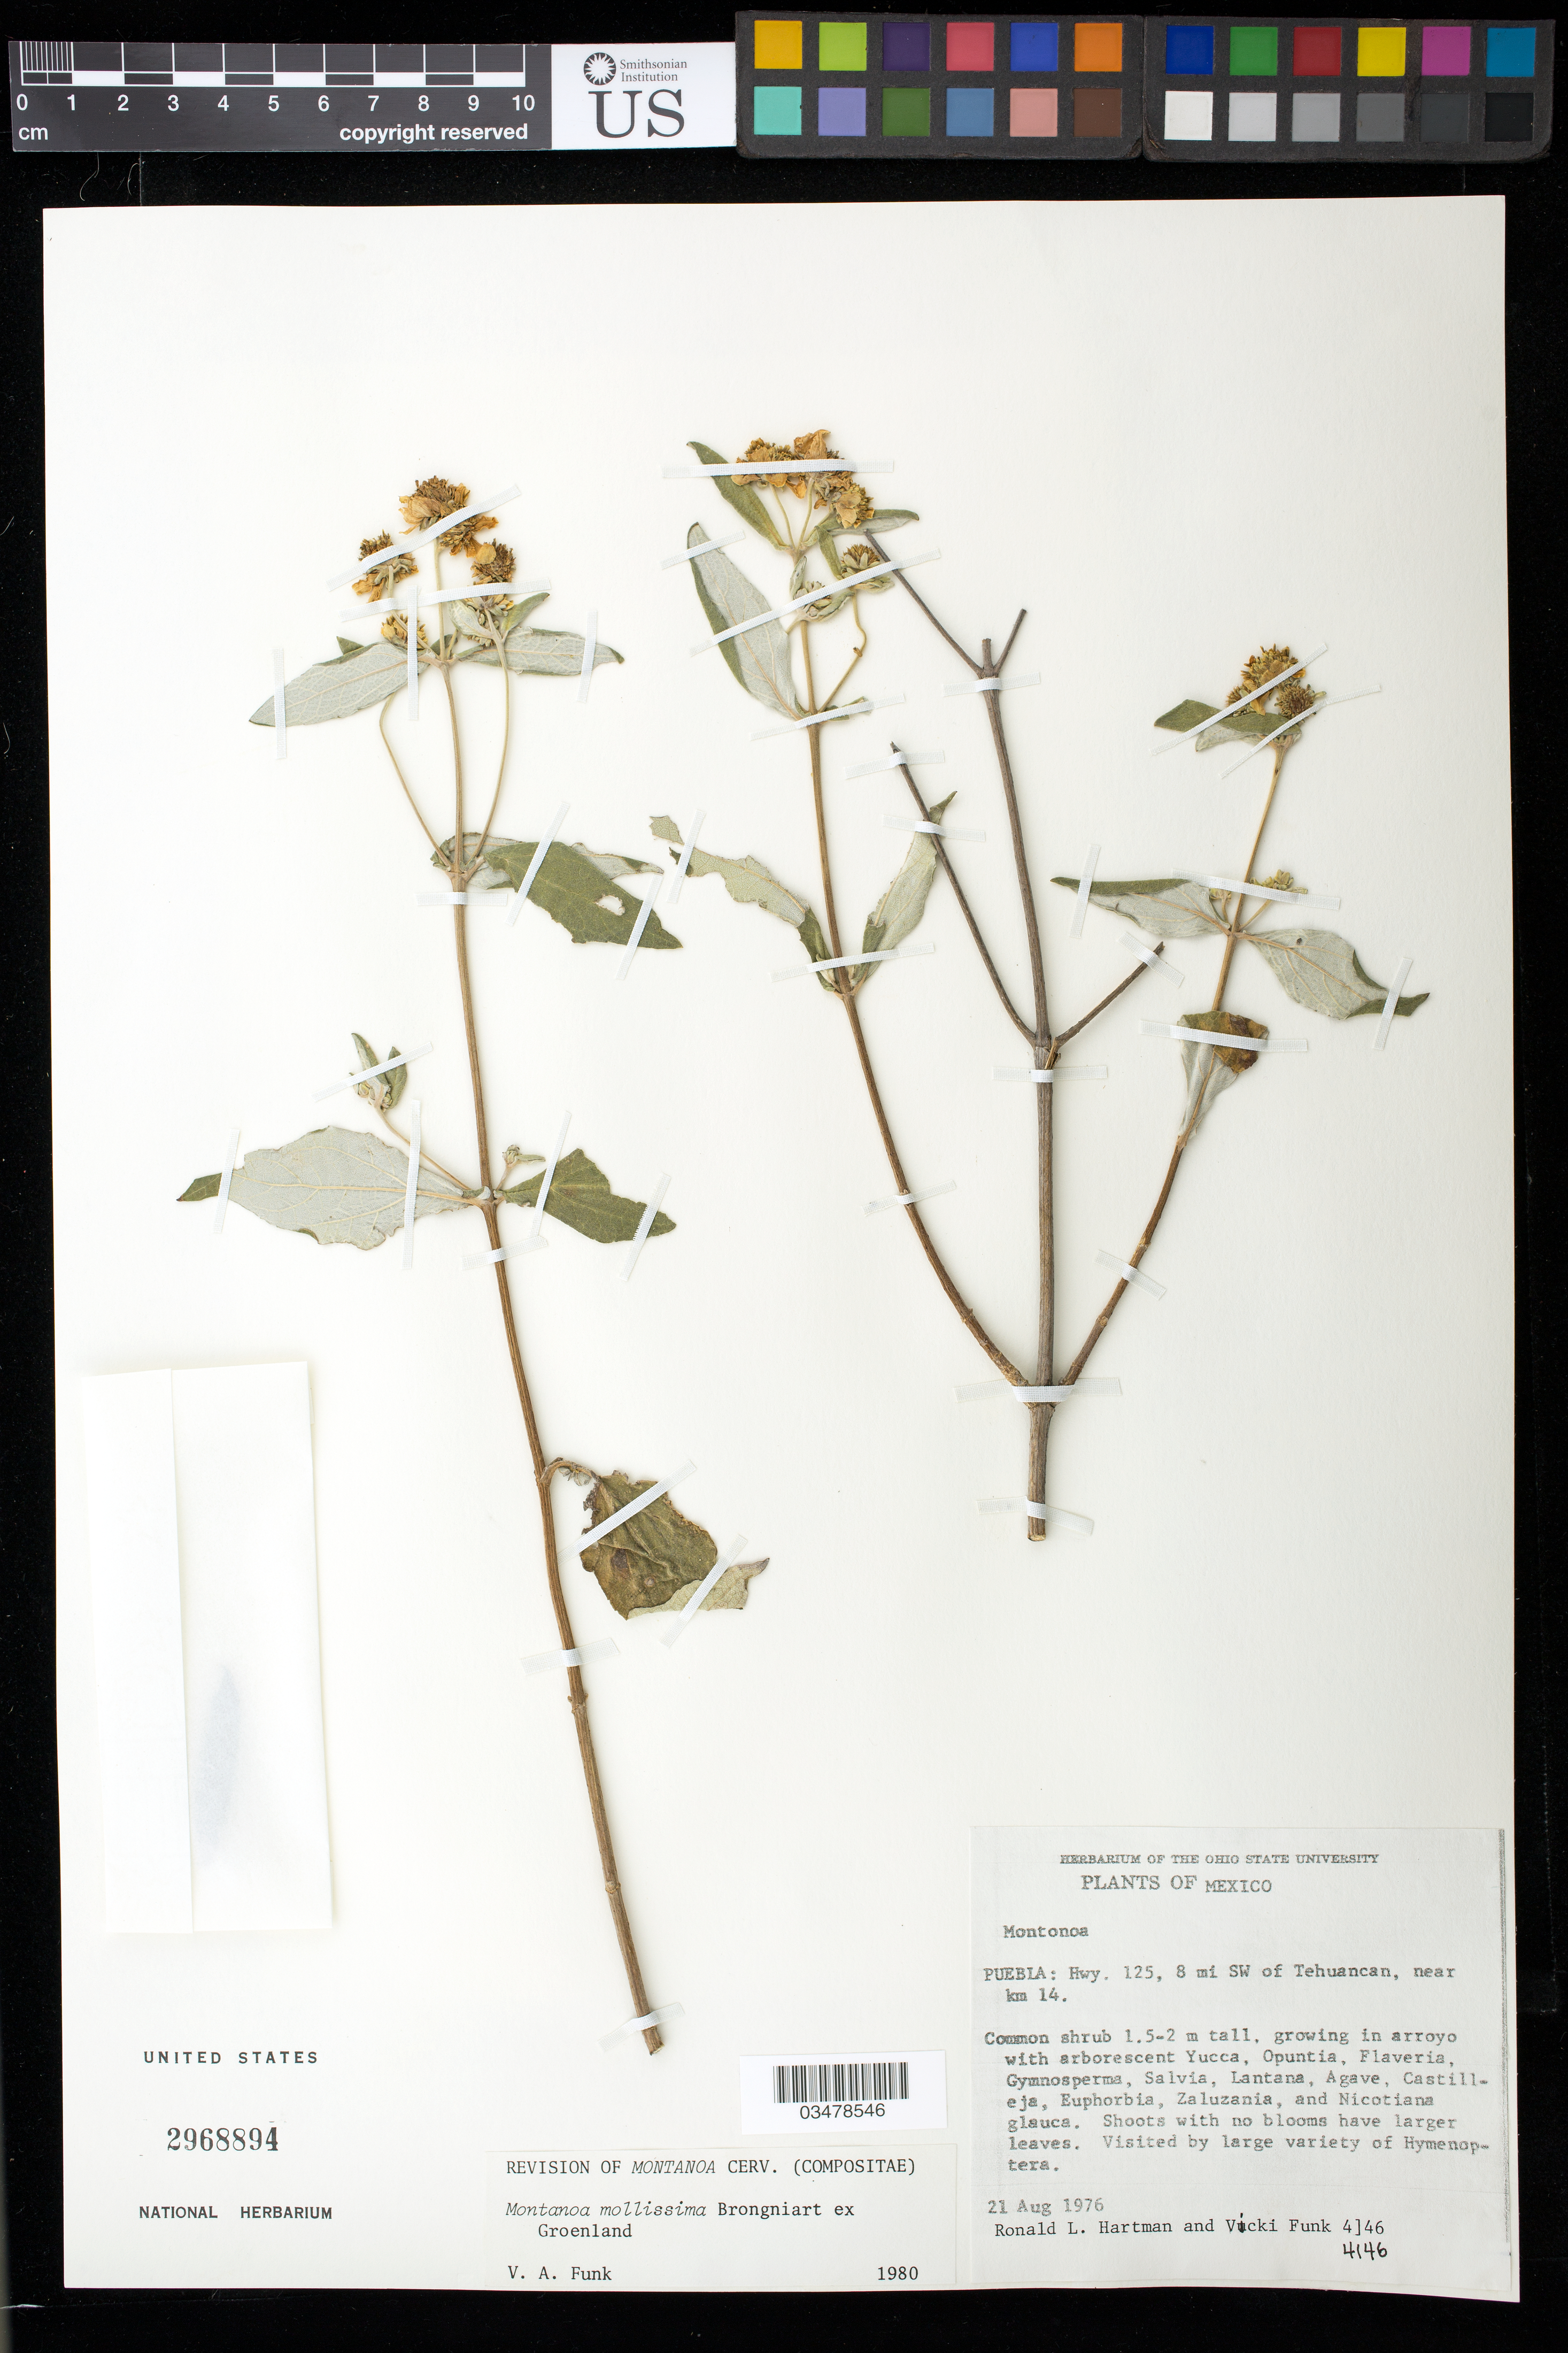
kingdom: Plantae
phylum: Tracheophyta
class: Magnoliopsida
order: Asterales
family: Asteraceae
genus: Montanoa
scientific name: Montanoa mollissima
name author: Brongn. ex Groenland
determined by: Funk, Vicki A., (BOT), Smithsonian Institution - National Museum of Natural History (UNITED STATES)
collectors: R. Hartman & V. Funk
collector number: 4146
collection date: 1976-08-21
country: Mexico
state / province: Puebla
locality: Hwy. 125, 8 mi SW of Tehuancan, near km 14.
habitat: Growing in arroyo with arborescent Yucca, Opuntia, Flaveria, Gymnosperm, Salvia, Lantana, Agave, Castilleja, Euphorbia, Zaluzania, and Nicotiana glauca.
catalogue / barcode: US 2968894